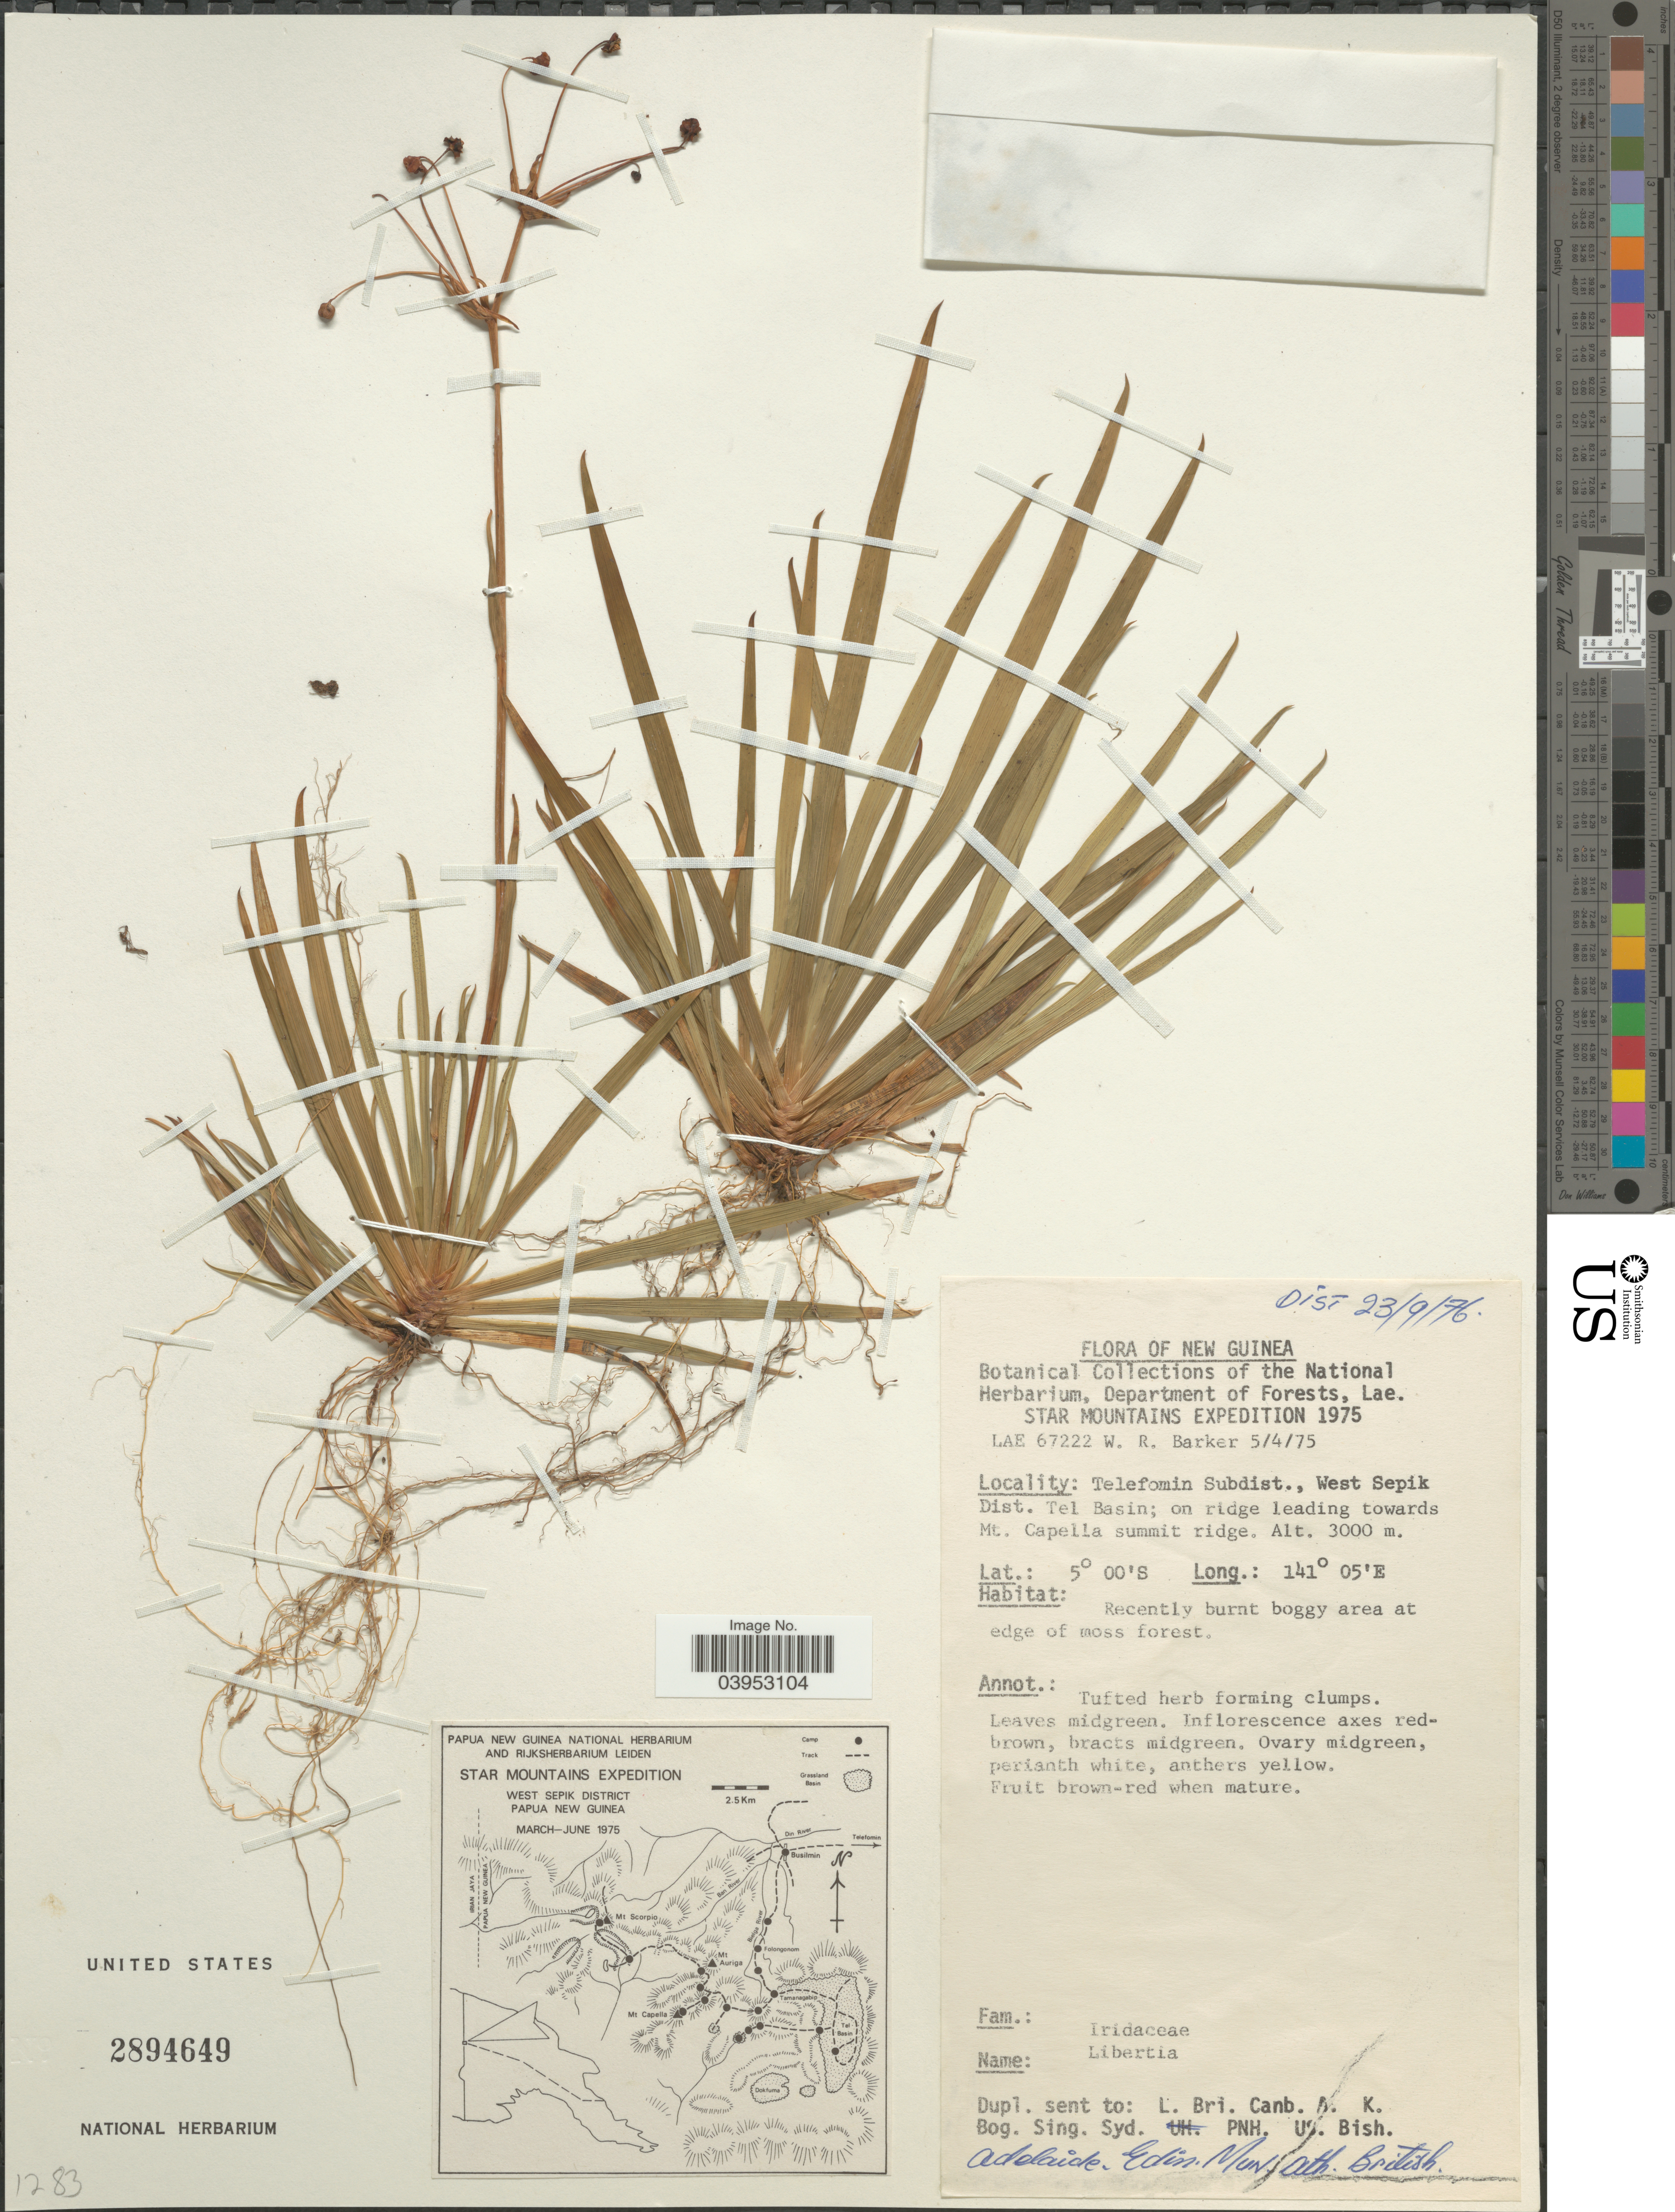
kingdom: Plantae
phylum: Tracheophyta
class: Liliopsida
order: Asparagales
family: Iridaceae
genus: Libertia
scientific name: Libertia sp.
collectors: W. R. Barker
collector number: LAE67222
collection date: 1975-04-05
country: Papua New Guinea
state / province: Sandaun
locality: New Guinea. Telefomin Subdist., West Sepik Dist. Tel Basin; on ridge leading towards Mt. Capella summit ridge.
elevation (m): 3000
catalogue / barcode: US 2894649